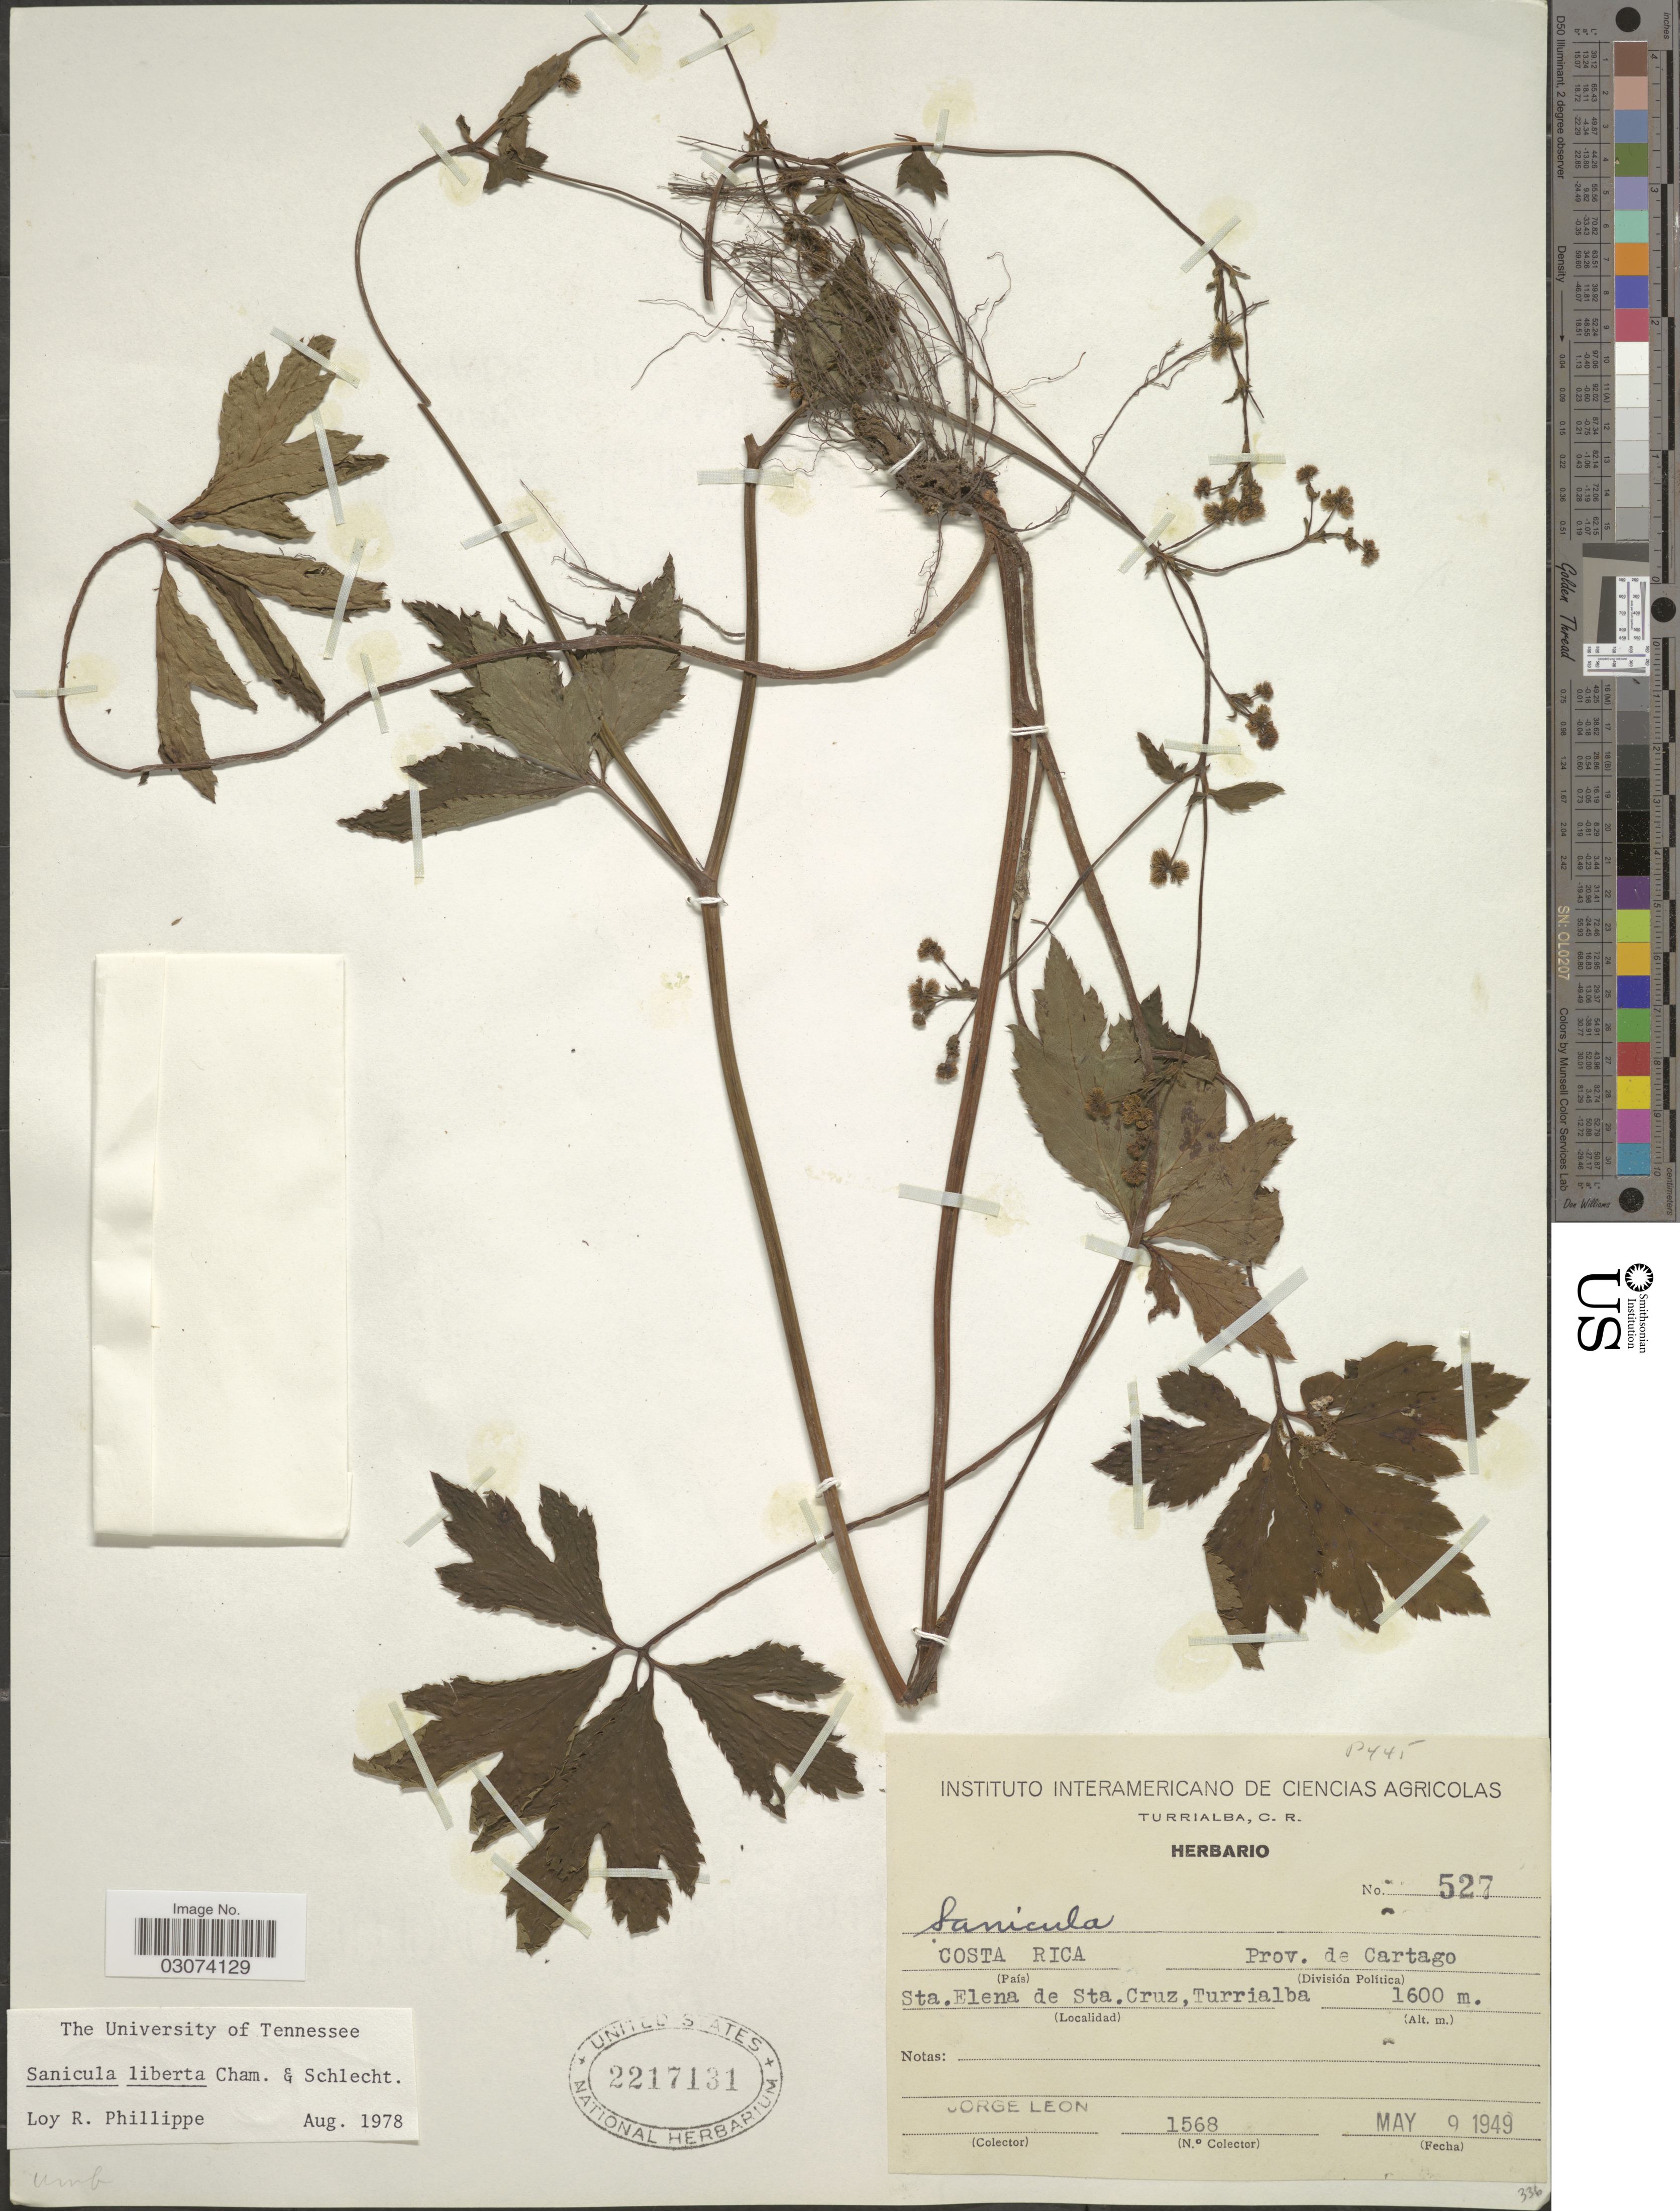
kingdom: Plantae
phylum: Tracheophyta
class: Magnoliopsida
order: Apiales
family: Apiaceae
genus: Sanicula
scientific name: Sanicula liberta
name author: Cham. & Schltdl.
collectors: J. León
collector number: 1568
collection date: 1949-05-09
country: Costa Rica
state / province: Cartago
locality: Sta. Elena de Sta. Cruz, Turrialba.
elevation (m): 1600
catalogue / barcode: US 2217131